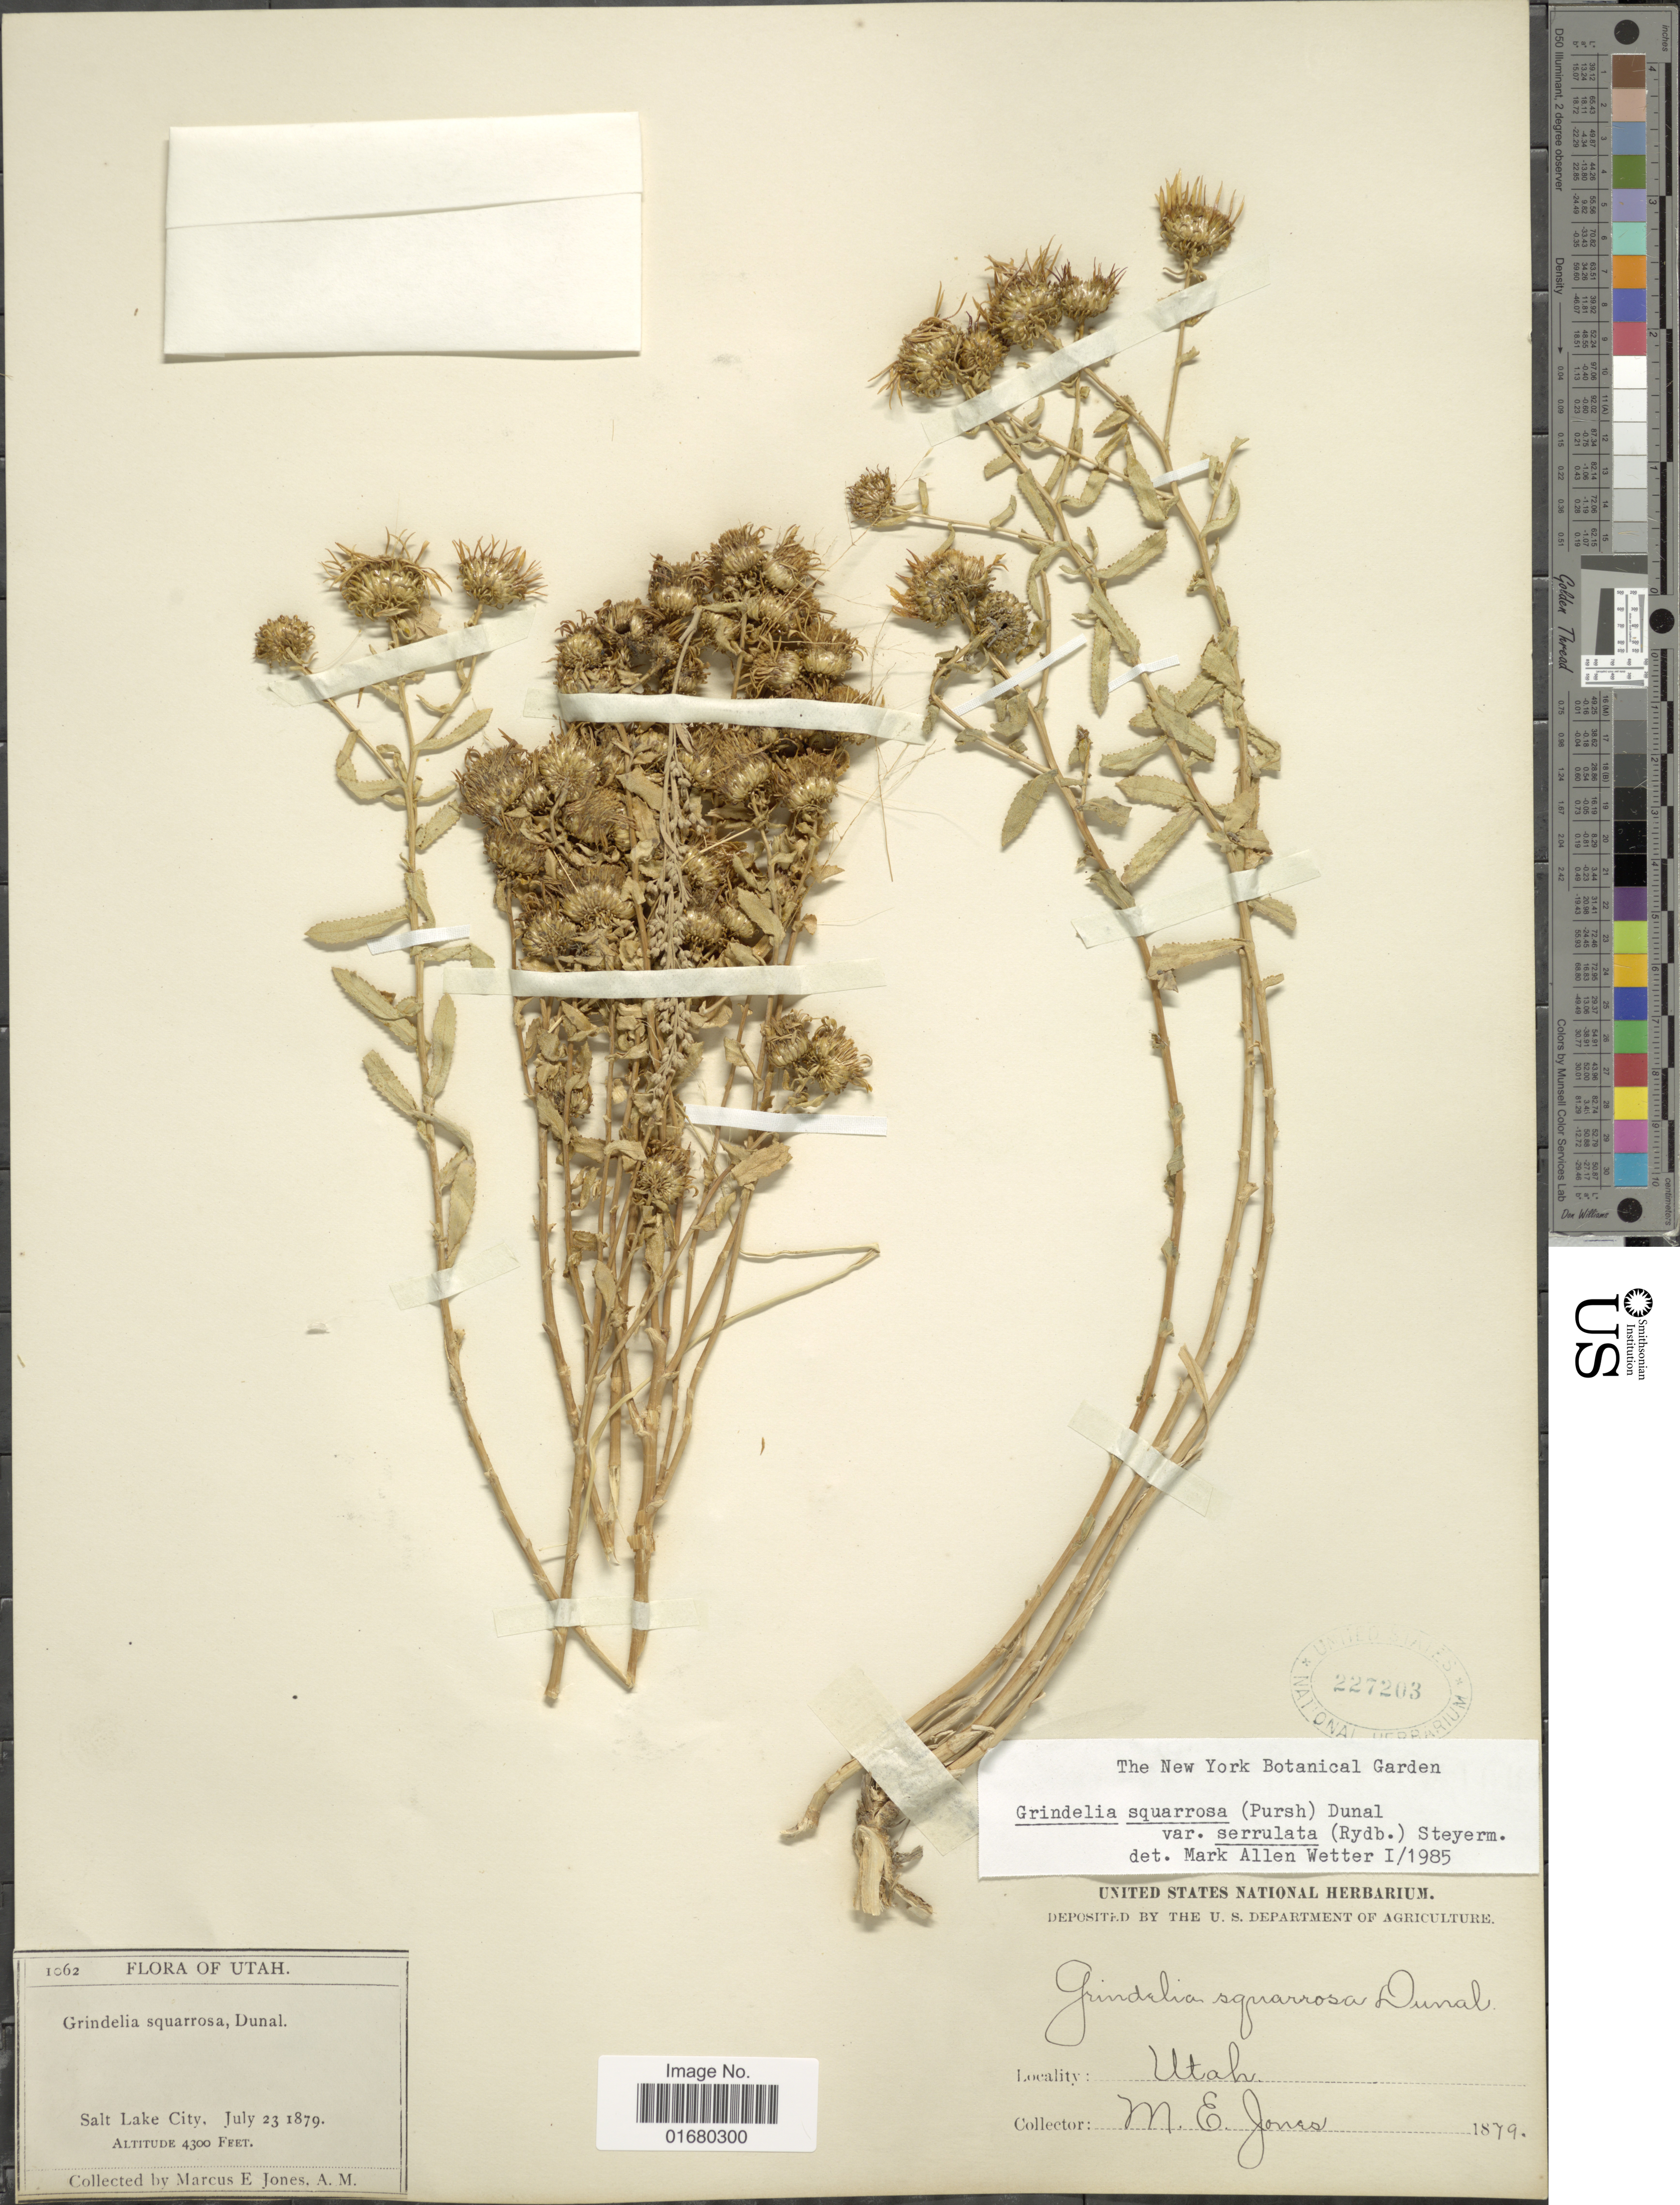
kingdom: Plantae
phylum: Tracheophyta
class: Magnoliopsida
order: Asterales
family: Asteraceae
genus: Grindelia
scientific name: Grindelia squarrosa var. serrulata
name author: (Rydb.) Steyerm.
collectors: M. E. Jones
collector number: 1062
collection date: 1879-07-23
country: United States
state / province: Utah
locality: Salt Lake City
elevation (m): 1311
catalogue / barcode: US 227203